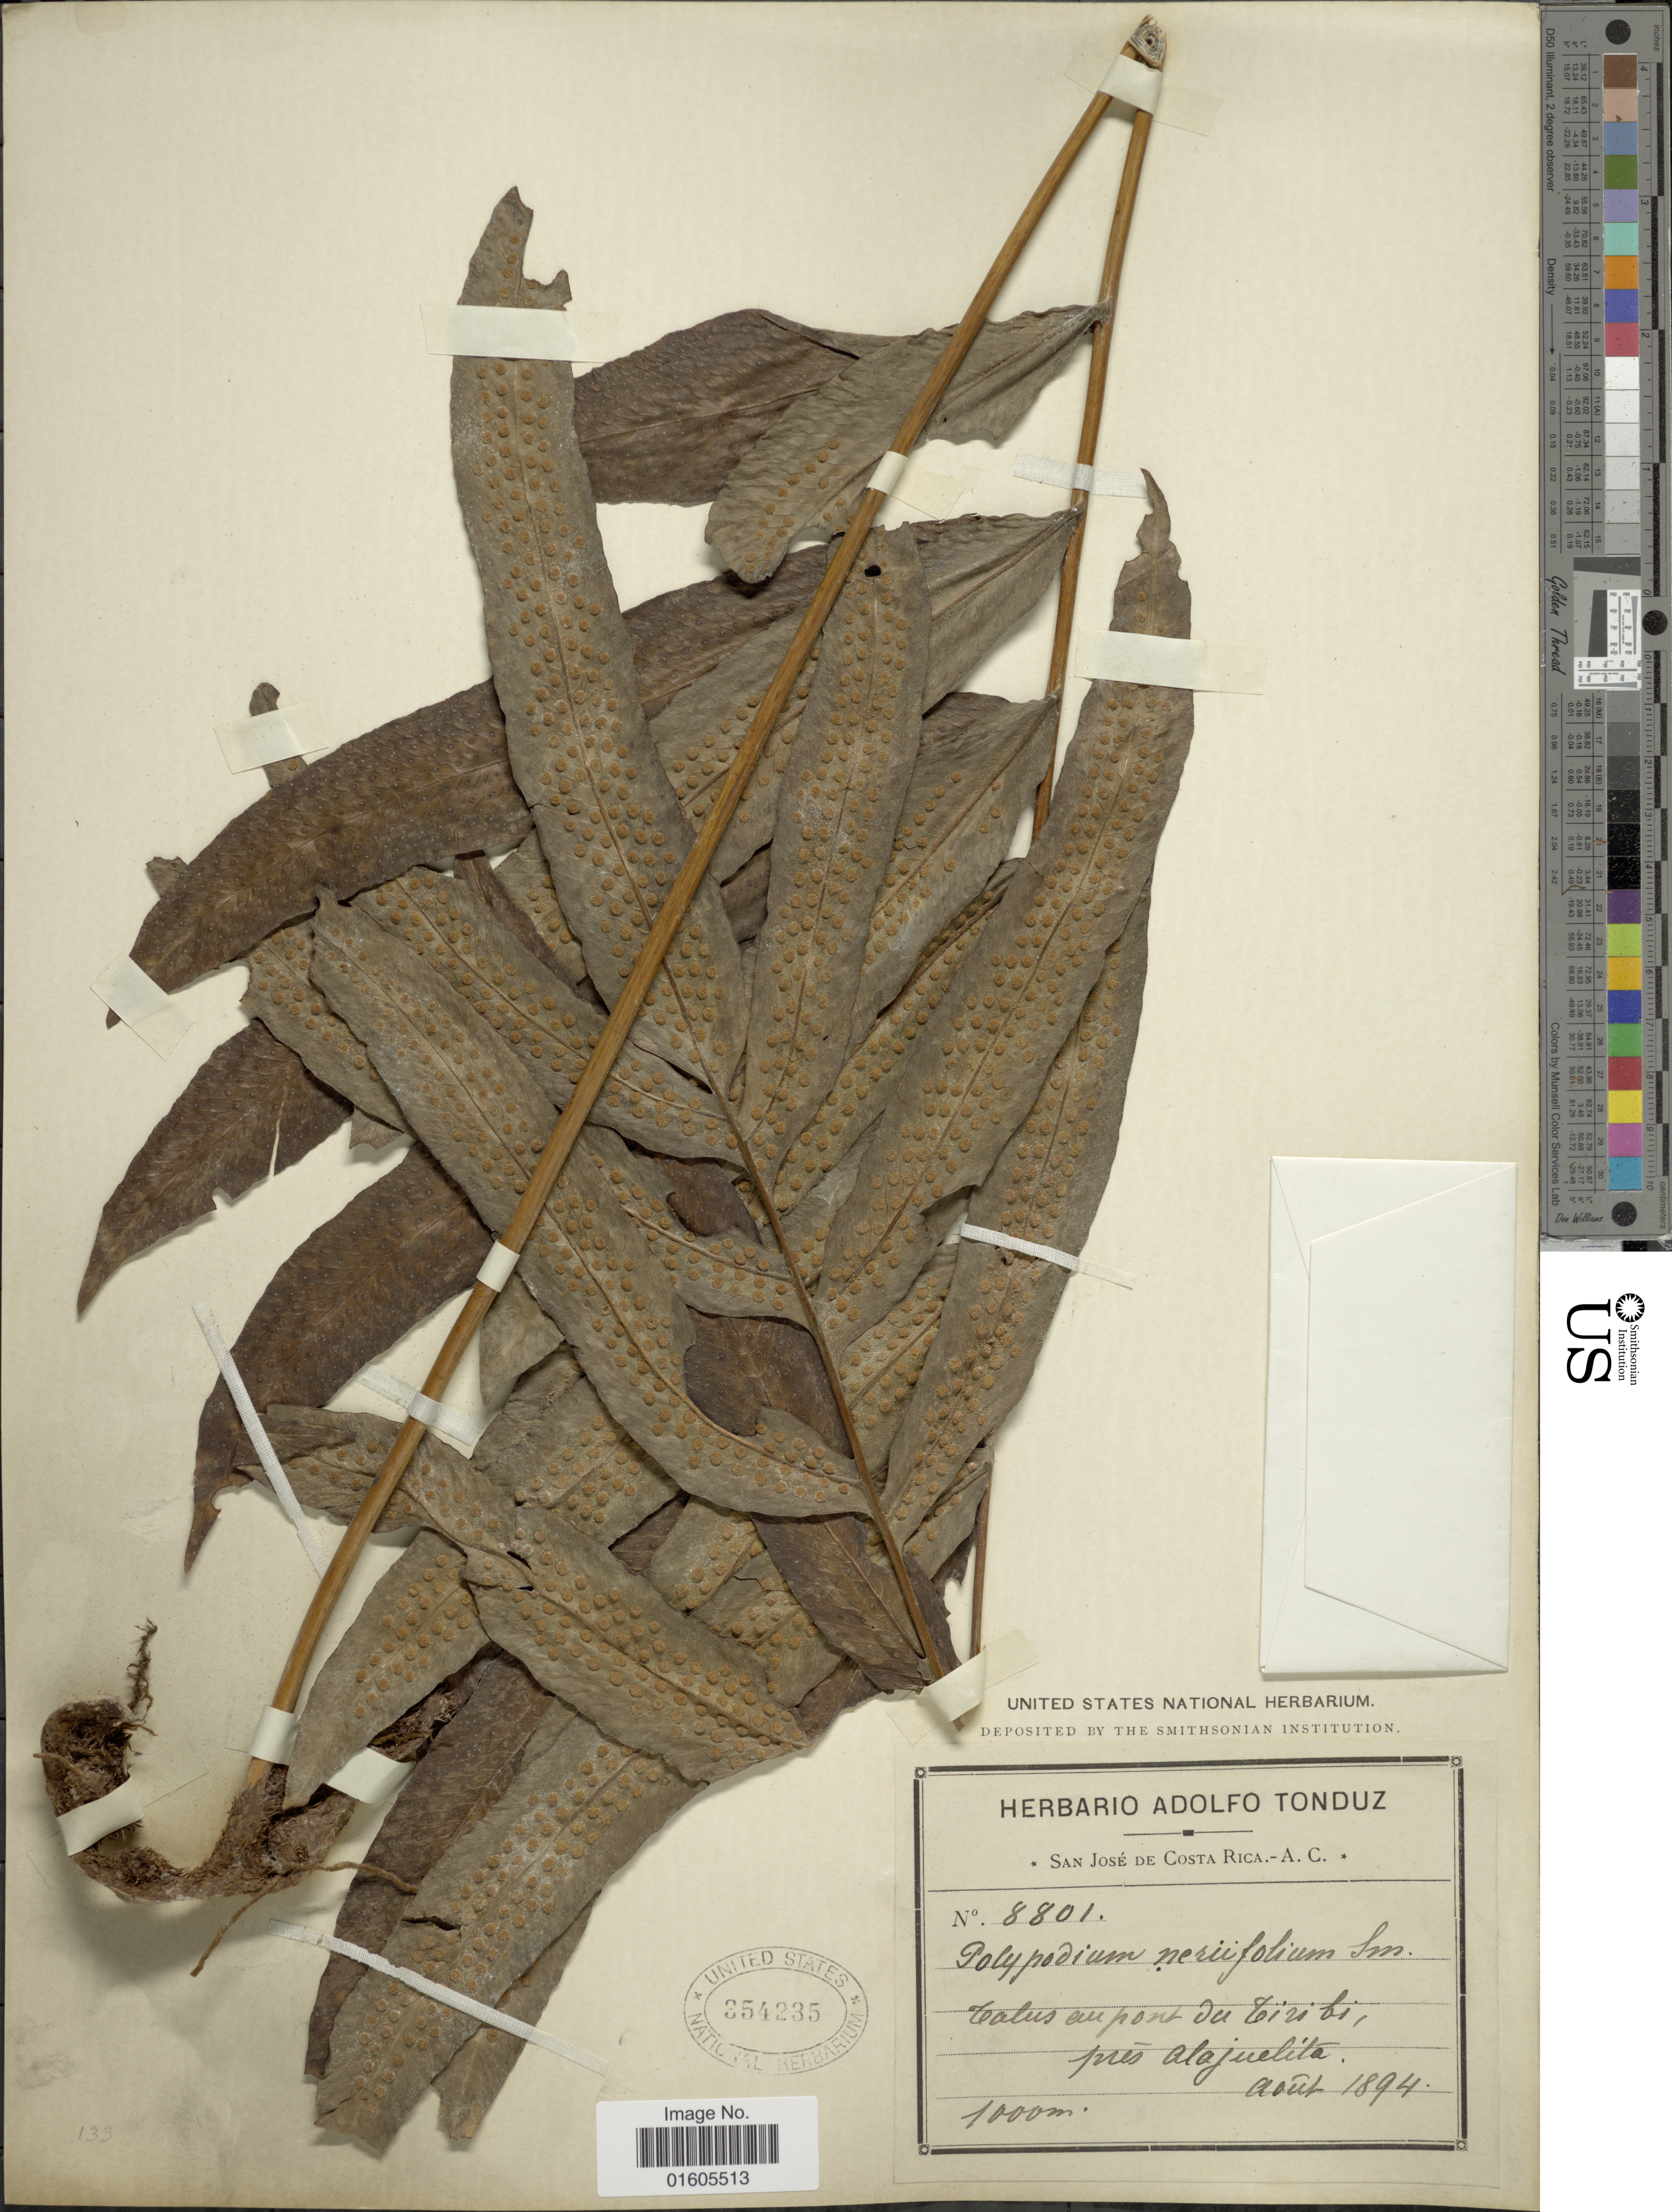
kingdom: Plantae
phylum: Tracheophyta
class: Polypodiopsida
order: Polypodiales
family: Polypodiaceae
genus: Serpocaulon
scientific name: Serpocaulon triseriale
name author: (Sw.) A.R. Sm.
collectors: ex Herb. Adolfo Tonduz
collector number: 8801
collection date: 1894-08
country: Costa Rica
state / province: San José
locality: Talus an pont du Tiribi, prés Alajuelita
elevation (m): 1000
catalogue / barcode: US 354235